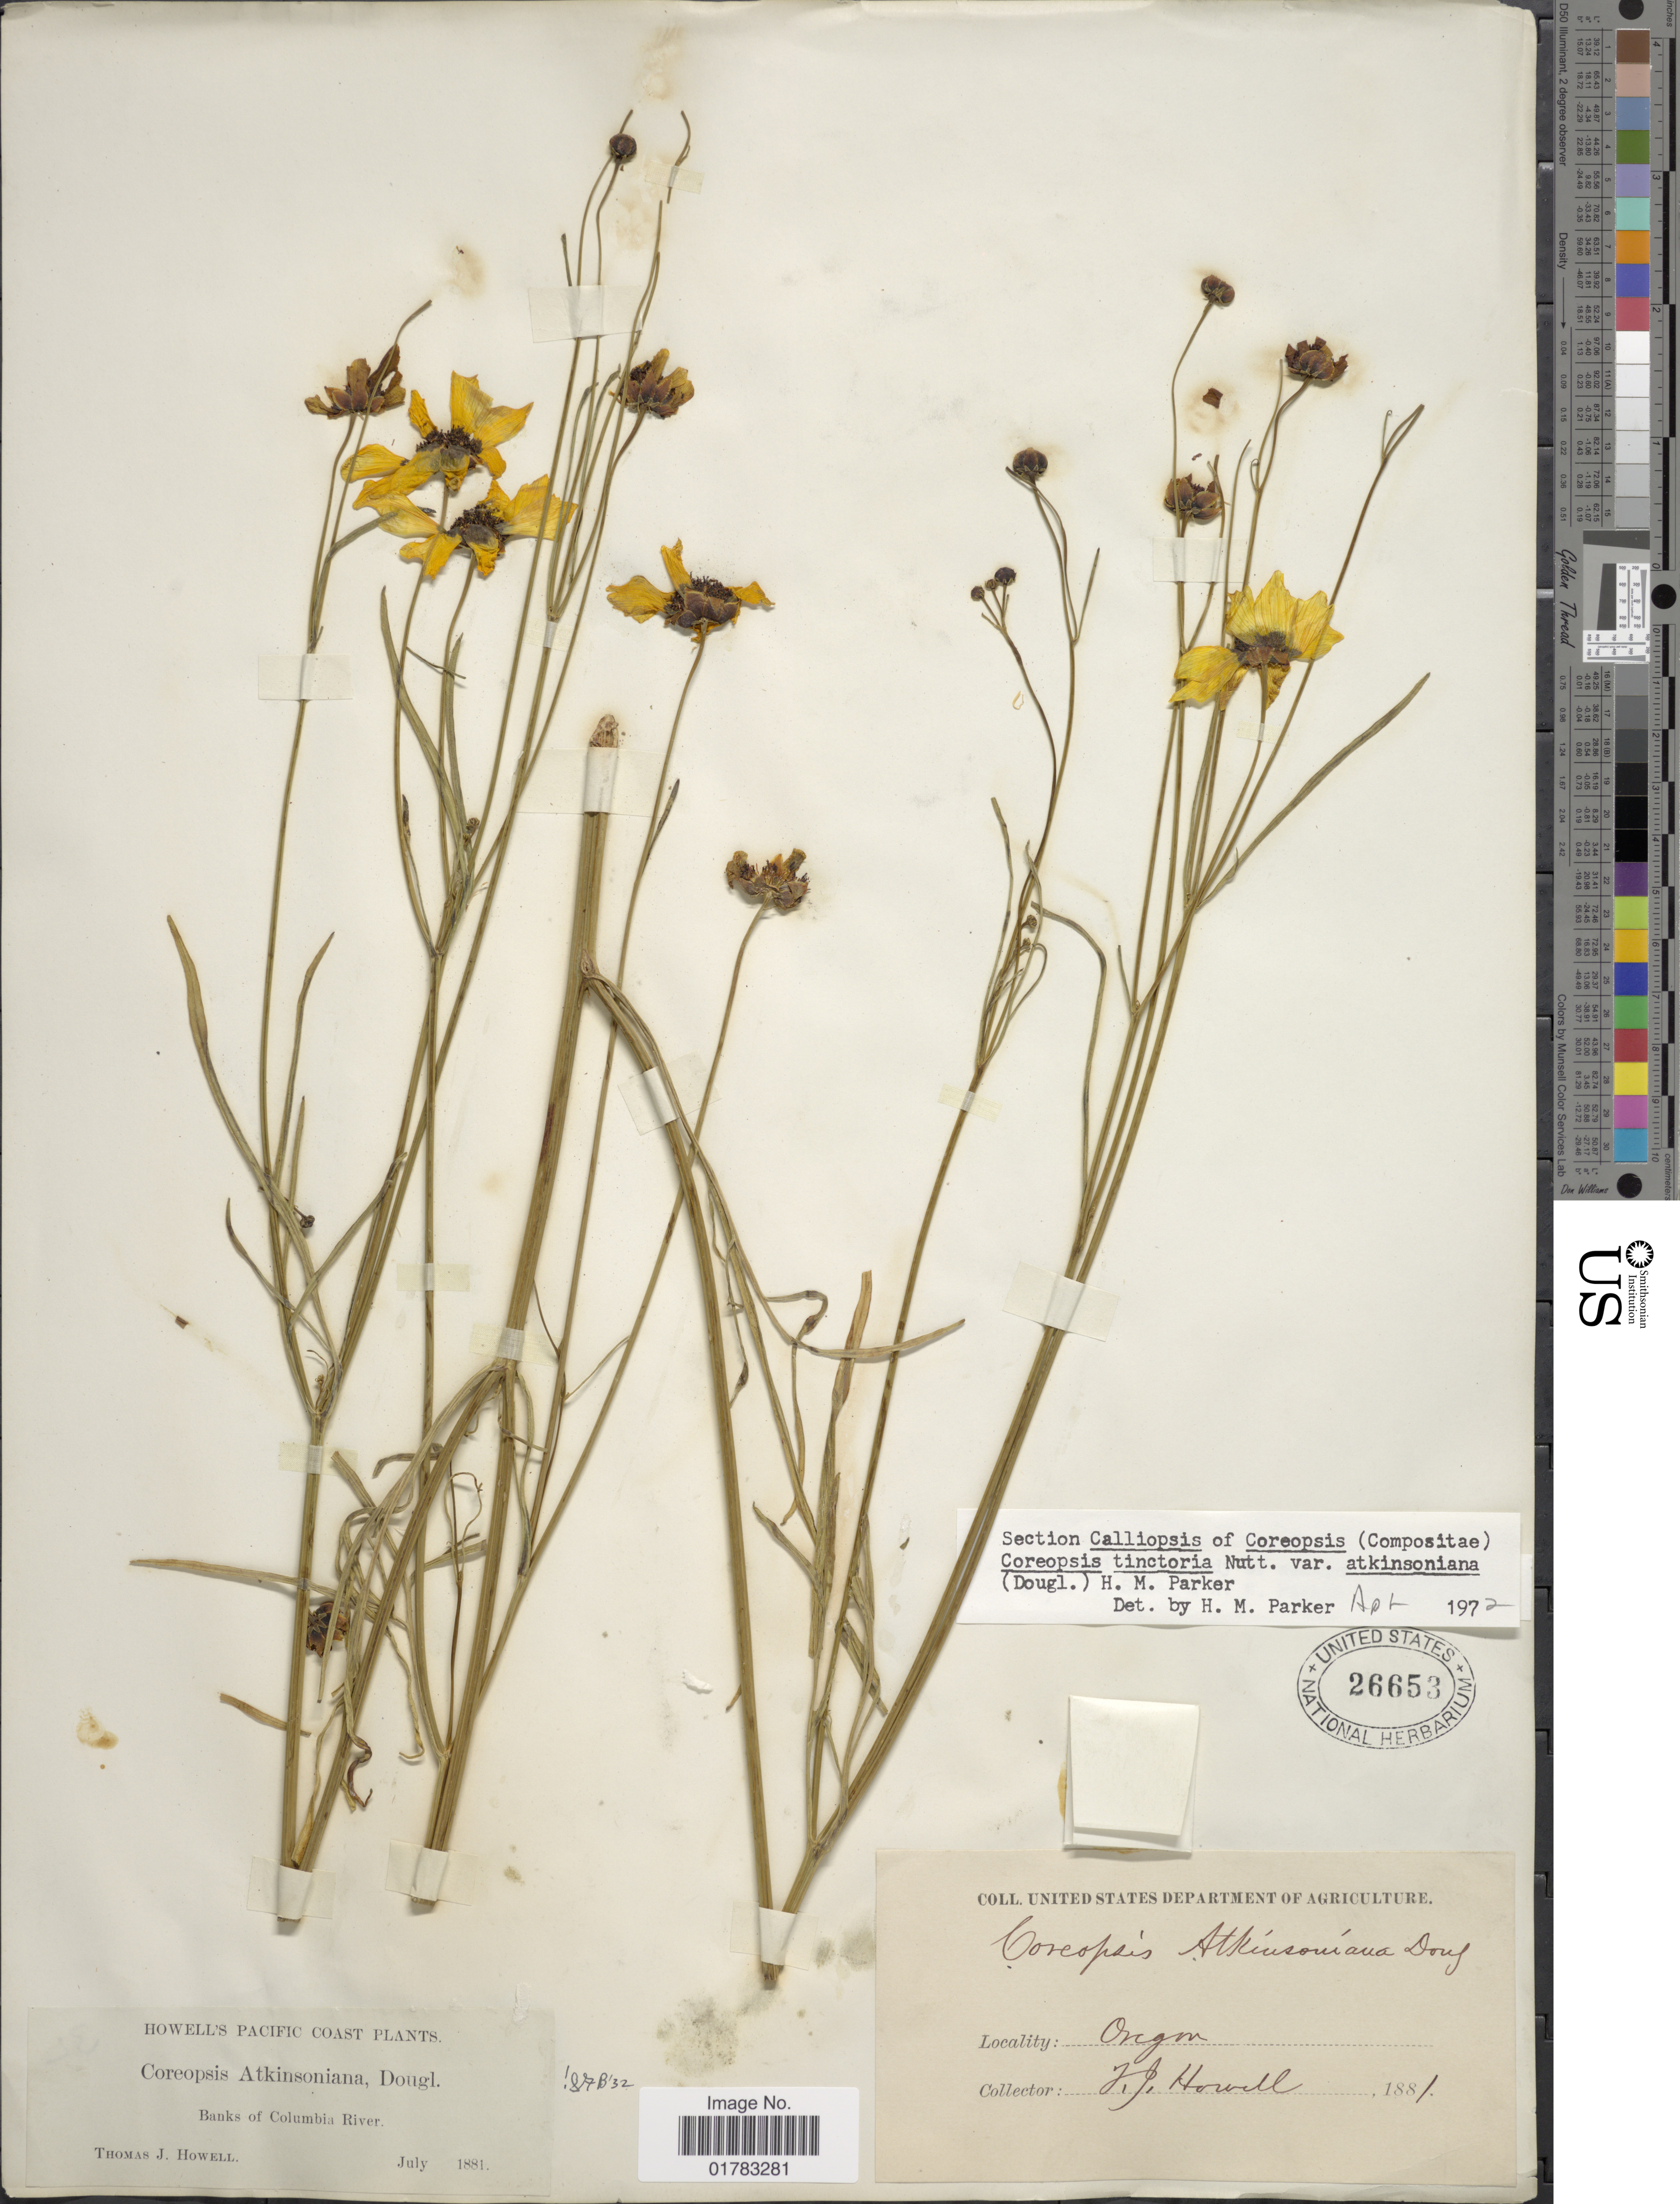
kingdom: Plantae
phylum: Tracheophyta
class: Magnoliopsida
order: Asterales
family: Asteraceae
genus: Coreopsis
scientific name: Coreopsis tinctoria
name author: Nutt.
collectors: T. J. Howell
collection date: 1881-07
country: United States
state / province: Oregon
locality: Pacific Coast, banks of Columbia River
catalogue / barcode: US 26653